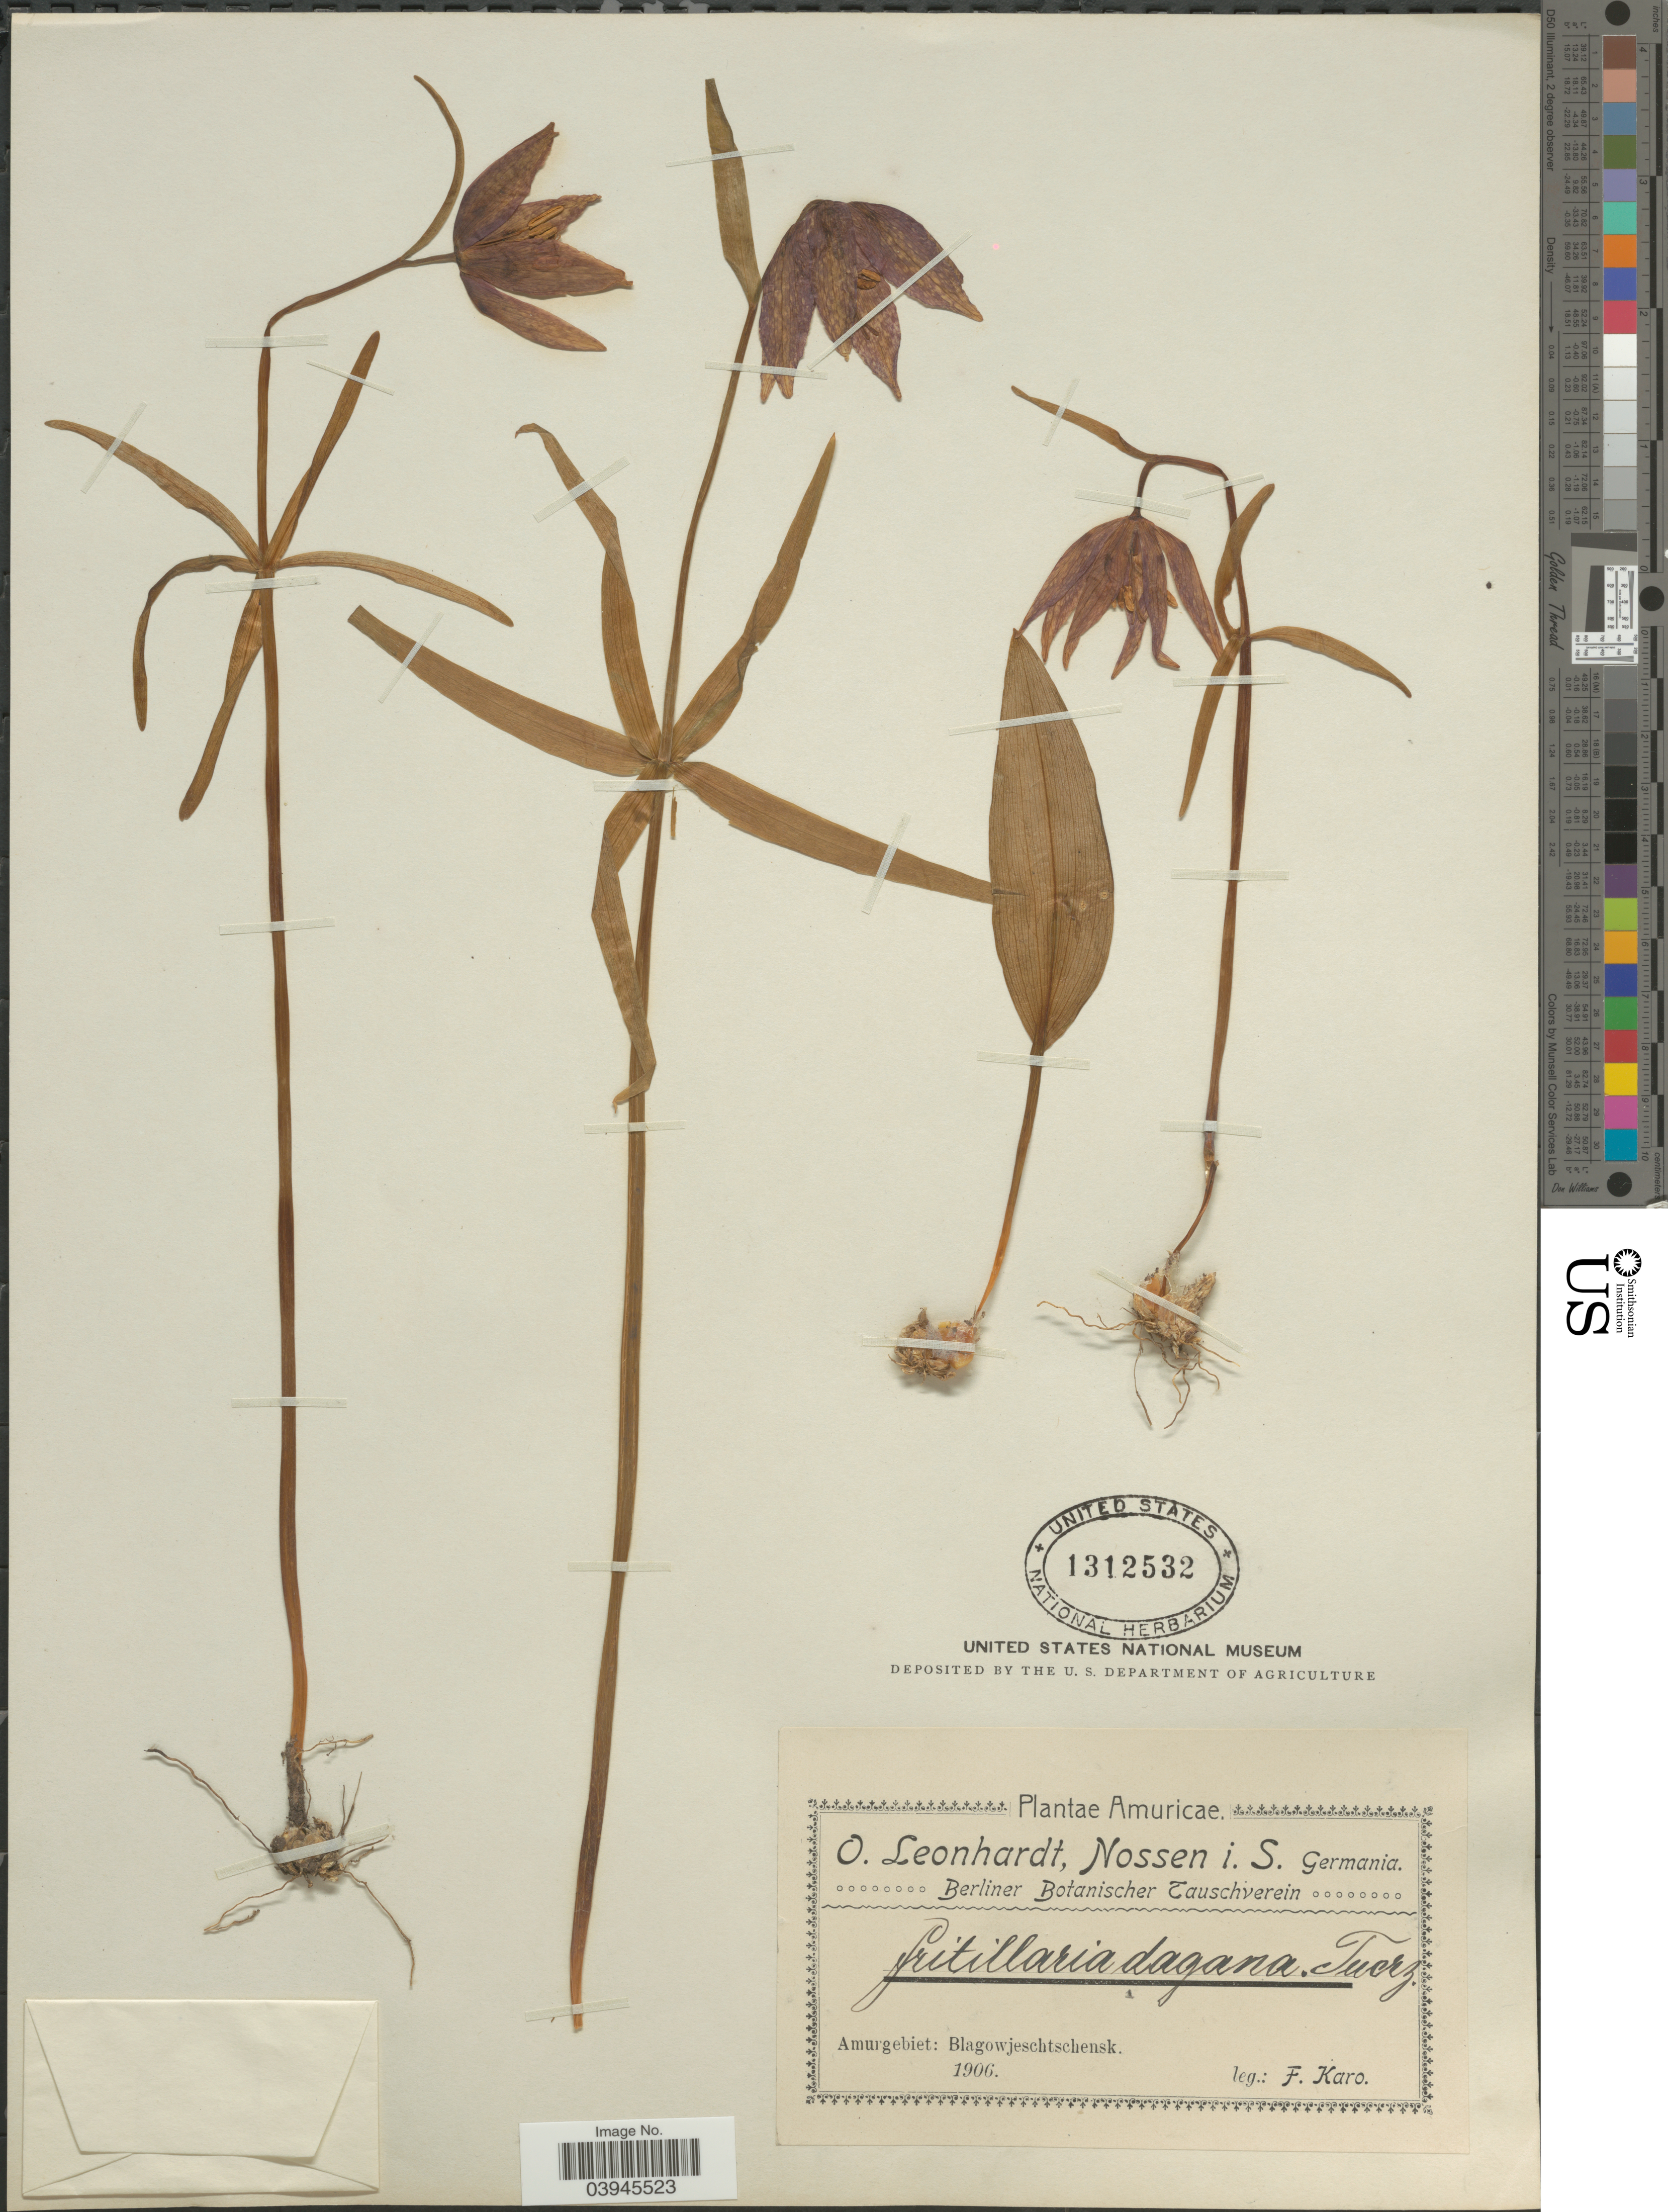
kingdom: Plantae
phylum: Tracheophyta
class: Liliopsida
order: Liliales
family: Liliaceae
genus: Fritillaria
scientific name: Fritillaria dagana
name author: Turcz.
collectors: F. Karo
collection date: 1906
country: Russian Federation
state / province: Amur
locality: Amuricae. Amurgebiet: Blagowjeschtschensk.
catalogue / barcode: US 1312532